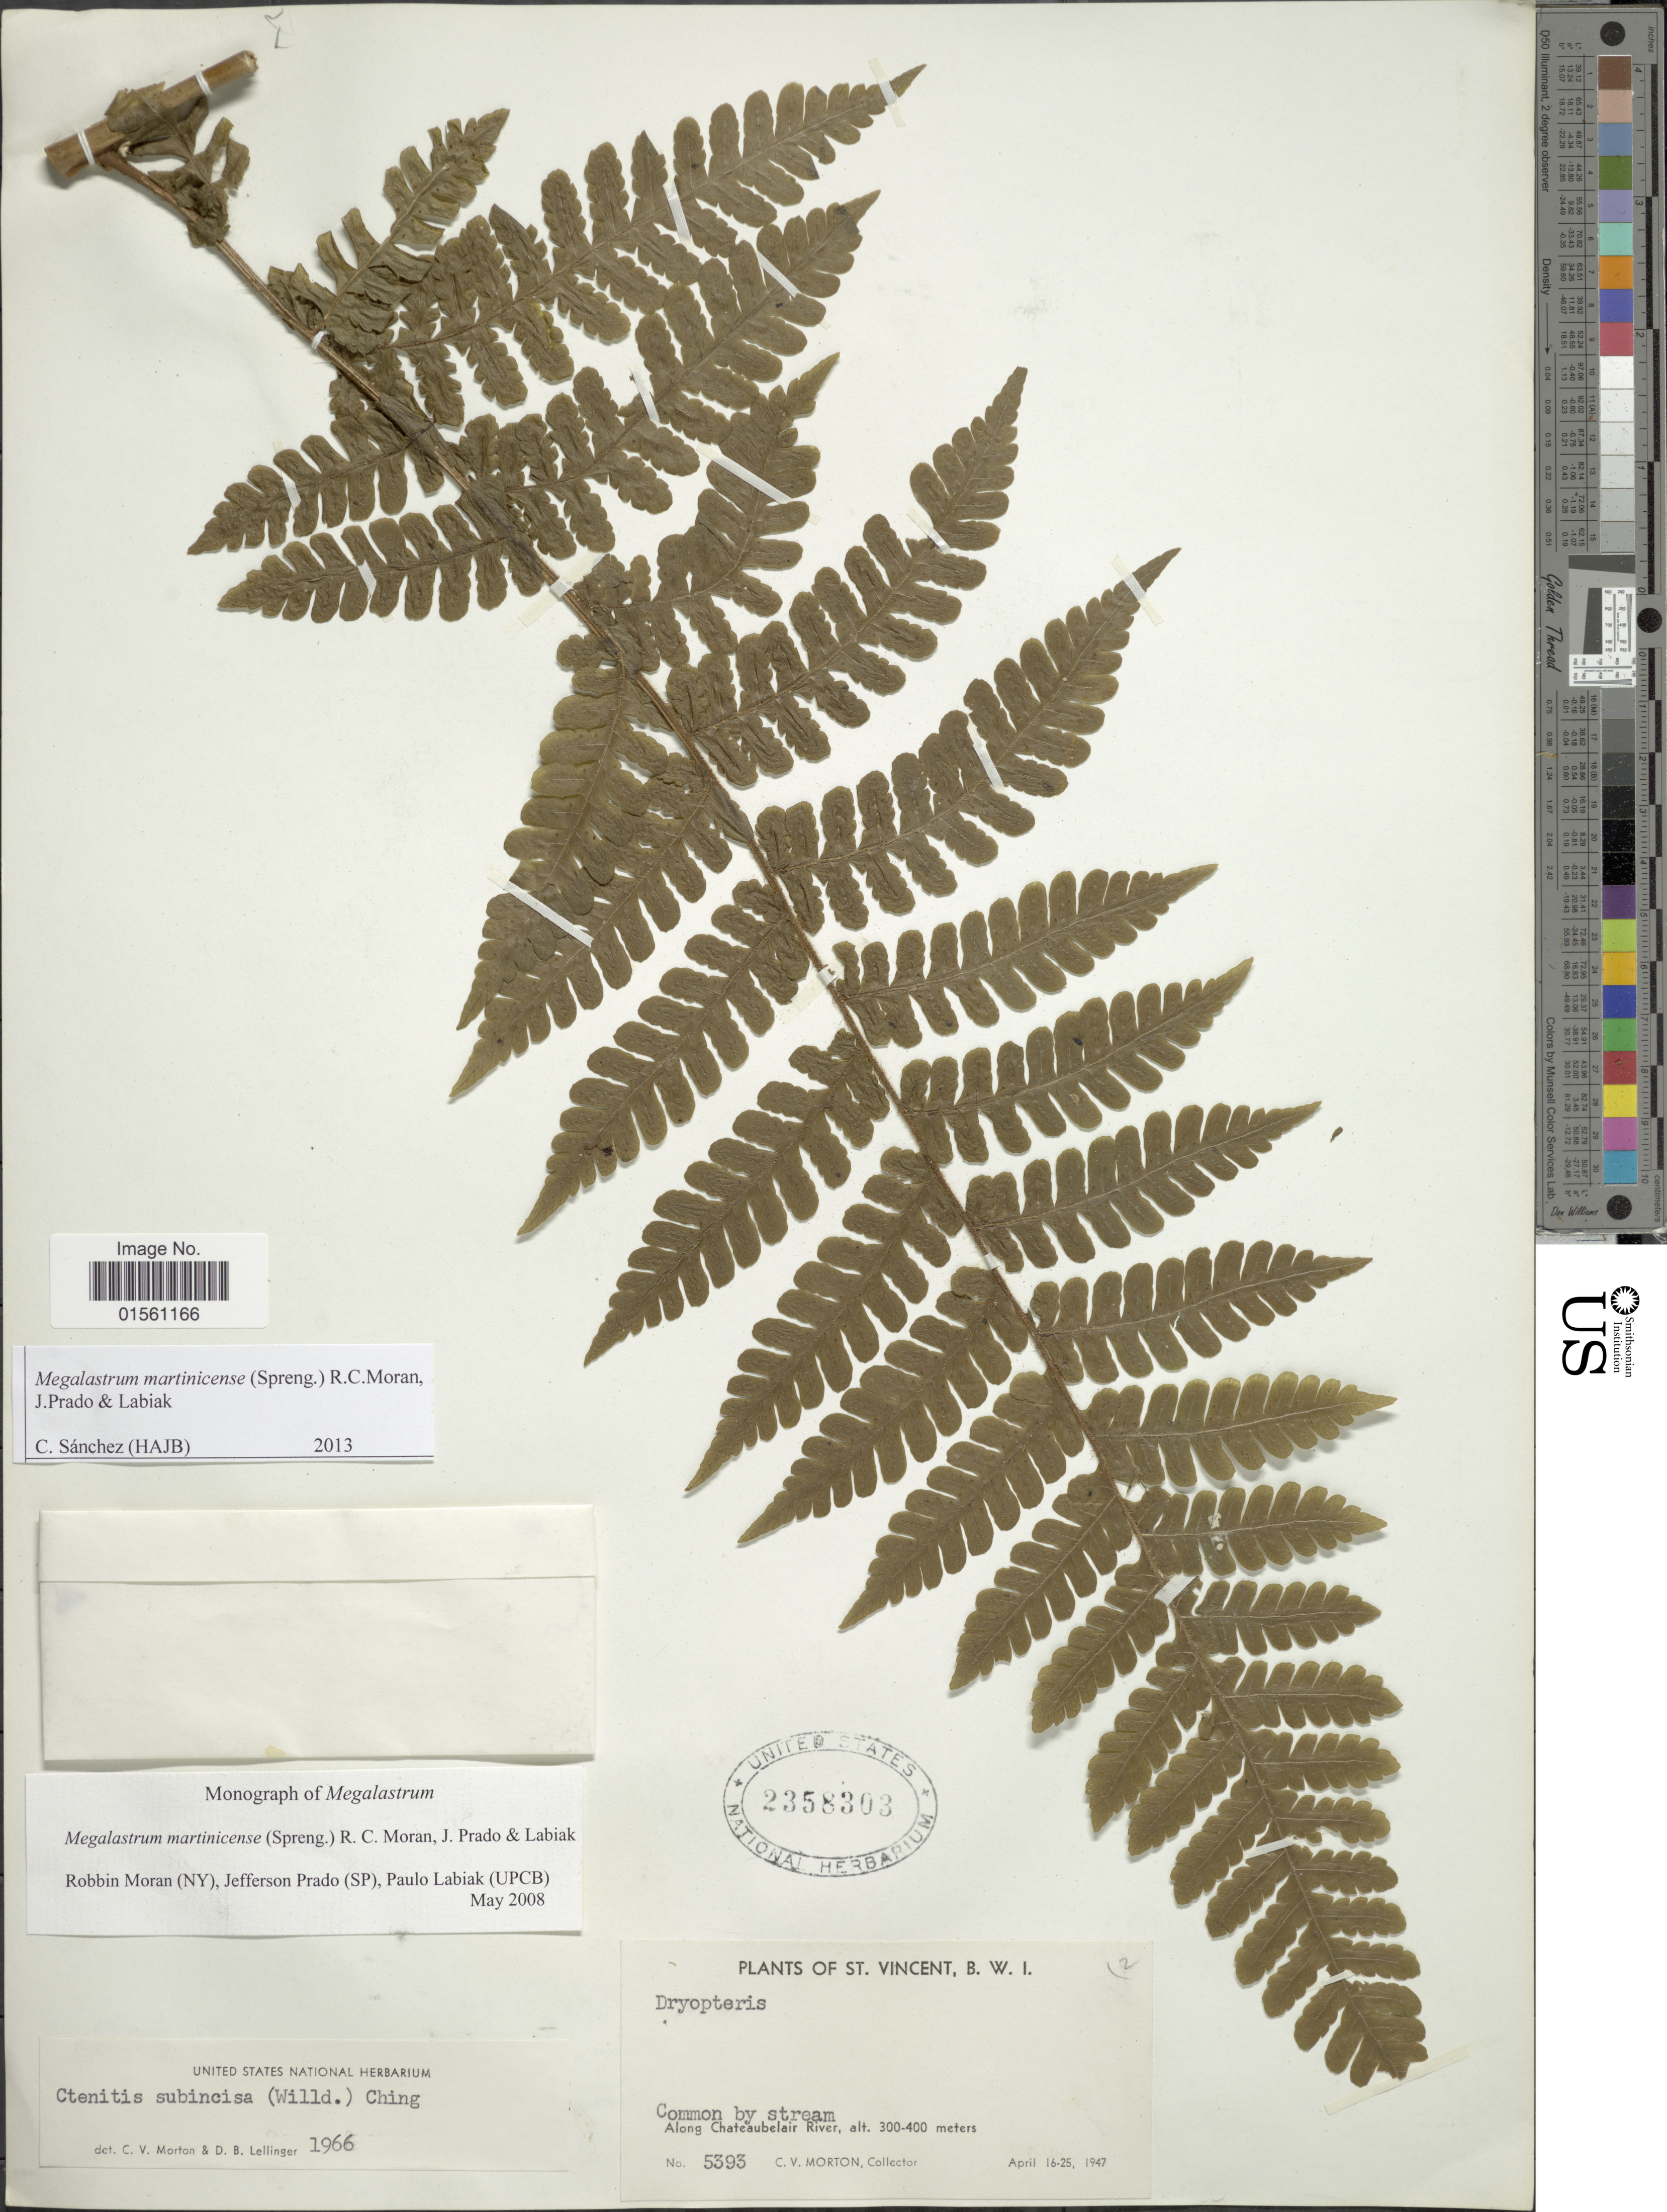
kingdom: Plantae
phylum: Tracheophyta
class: Polypodiopsida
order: Polypodiales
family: Dryopteridaceae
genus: Megalastrum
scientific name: Megalastrum martinicense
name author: (Spreng.) R.C. Moran et al.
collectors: C. V. Morton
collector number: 5393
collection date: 1947-04-16/1947-04-25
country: St. Vincent - Grenadines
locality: St. Vincent, B. W. I., Common by stream, Along Chateaubelair River.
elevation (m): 300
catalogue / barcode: US 2358303